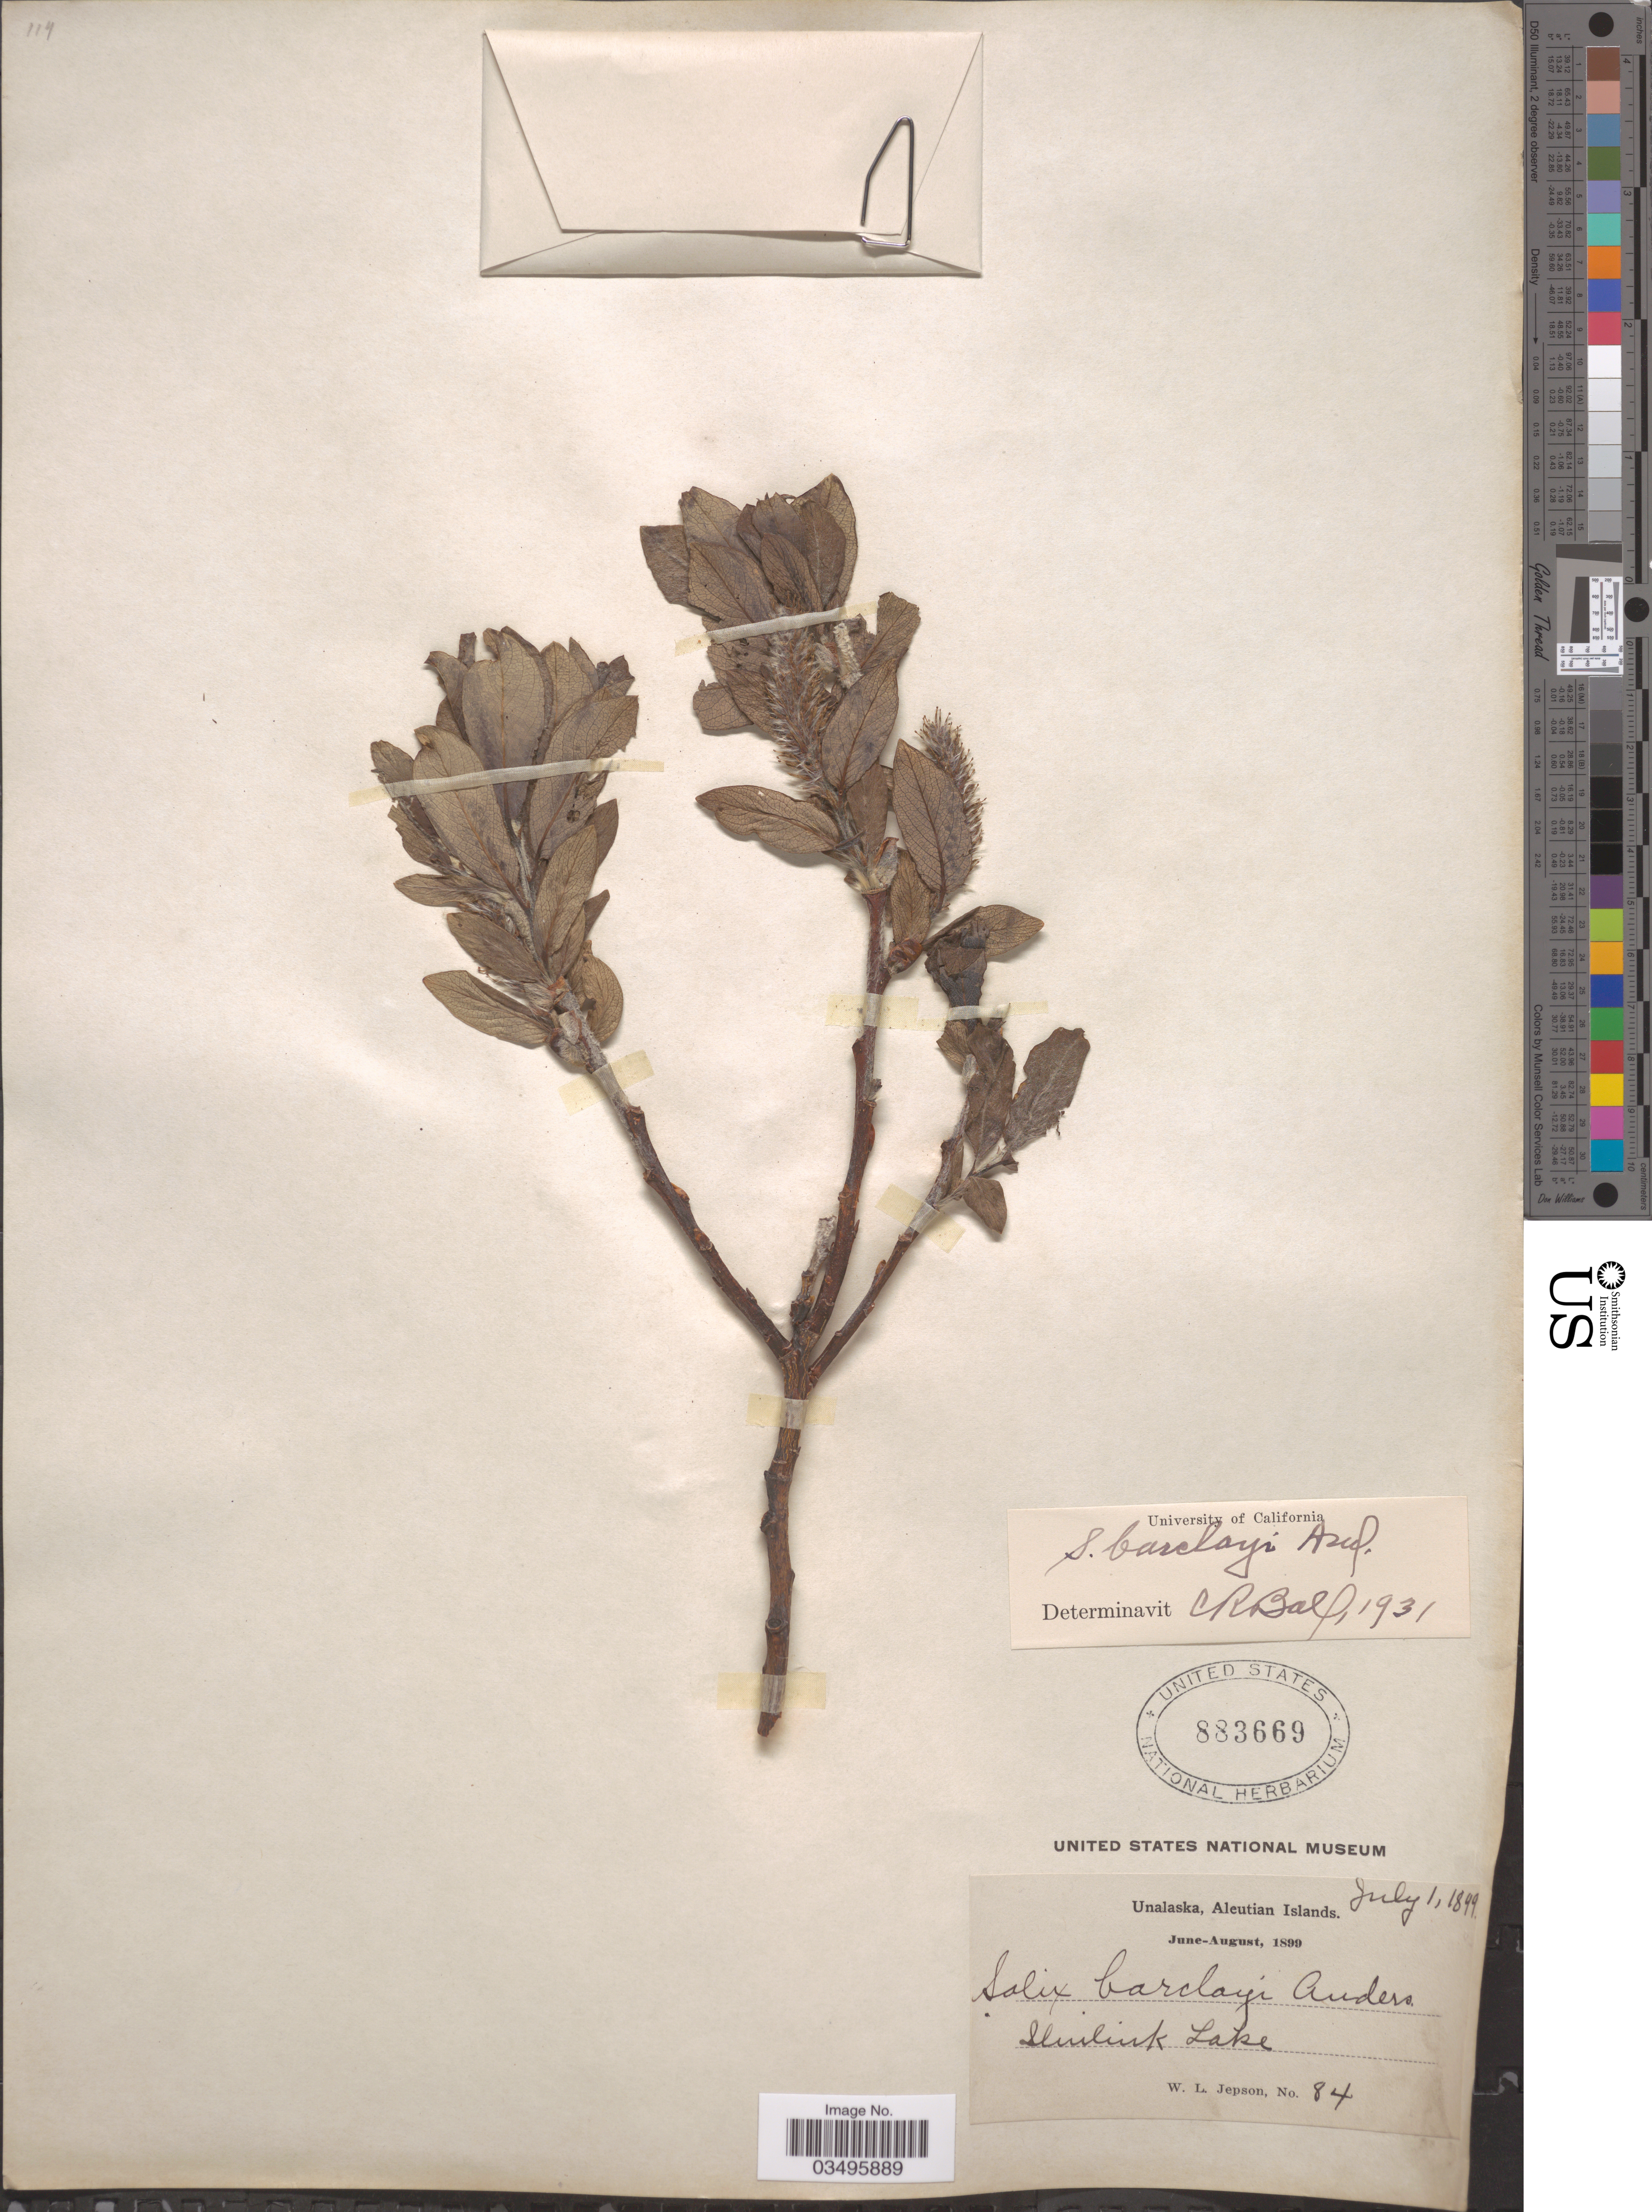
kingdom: Plantae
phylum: Tracheophyta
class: Magnoliopsida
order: Malpighiales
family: Salicaceae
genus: Salix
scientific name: Salix barclayi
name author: Andersson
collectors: W. L. Jepson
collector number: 84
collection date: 1899-07-01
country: United States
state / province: Alaska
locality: Unalaska, Aleutian Islands. Iliuliuk Lake.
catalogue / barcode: US 883669